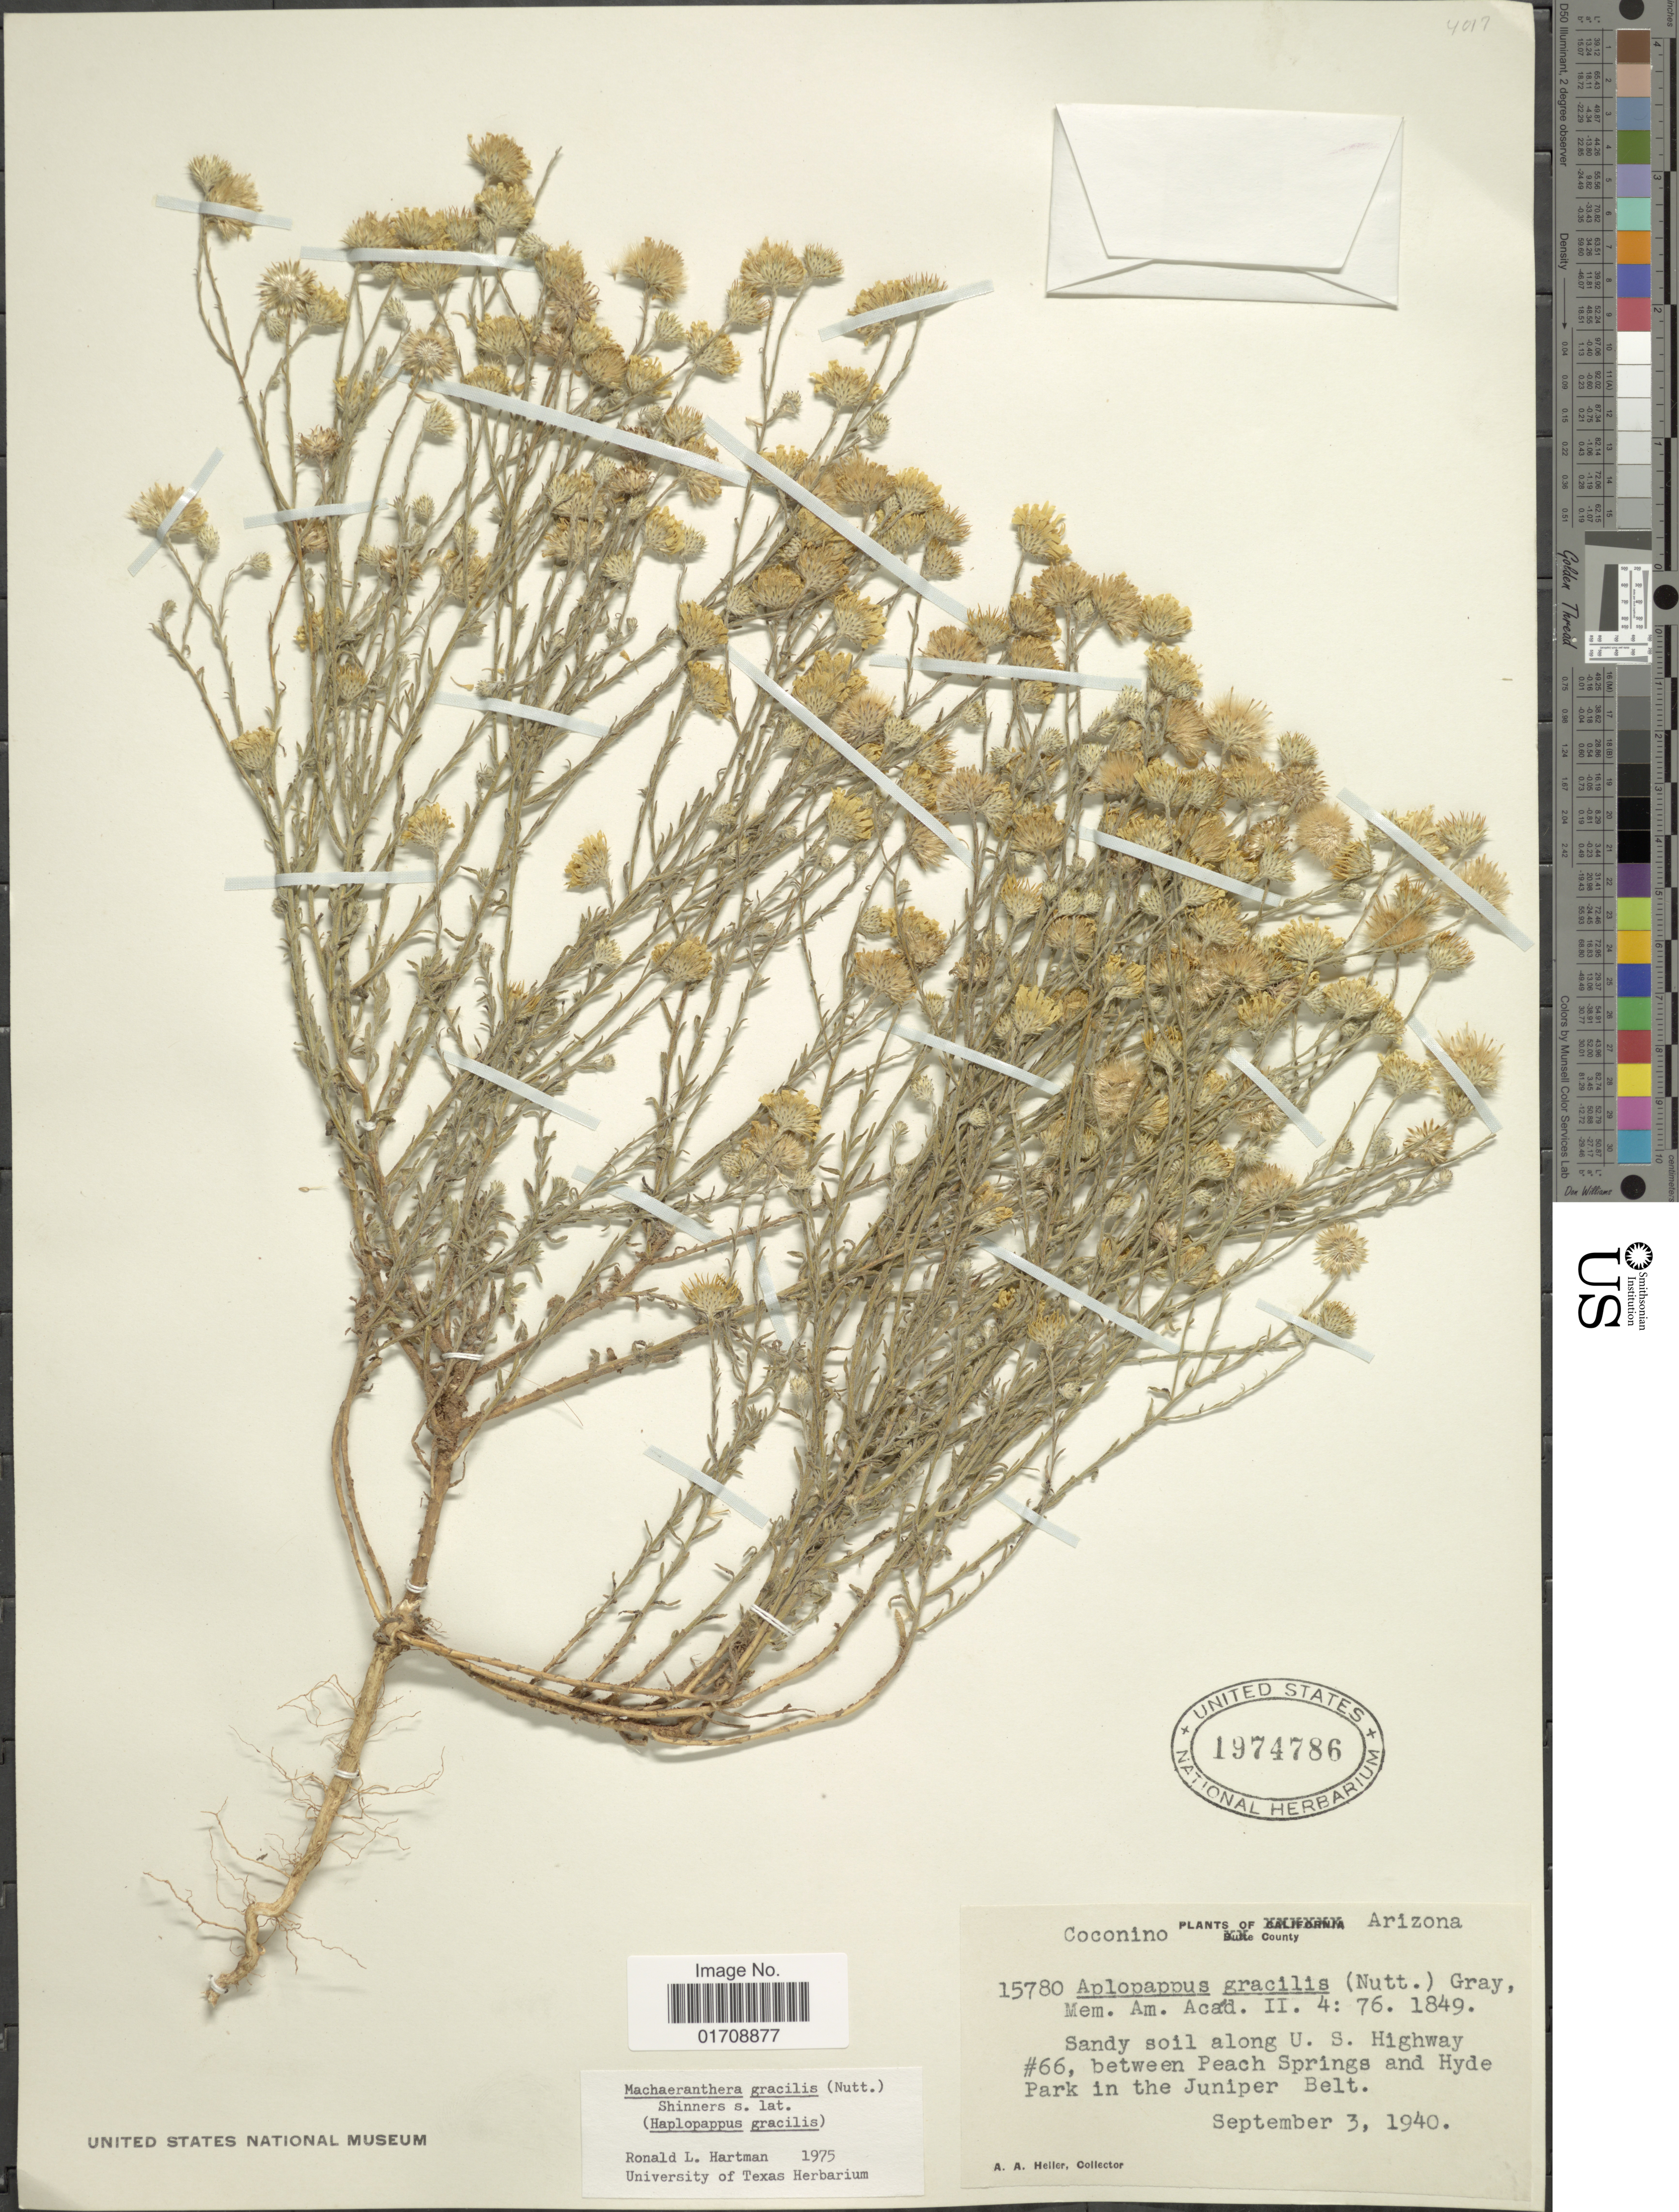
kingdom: Plantae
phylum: Tracheophyta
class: Magnoliopsida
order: Asterales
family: Asteraceae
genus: Machaeranthera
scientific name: Machaeranthera gracilis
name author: (Nutt.) Shinners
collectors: A. A. Heller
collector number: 15780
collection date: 1940-09-03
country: United States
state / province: Arizona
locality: Coconino County, along U.S. Highway #66, between Peach Springs and Hyde Park in the Juniper Belt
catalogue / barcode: US 1974786